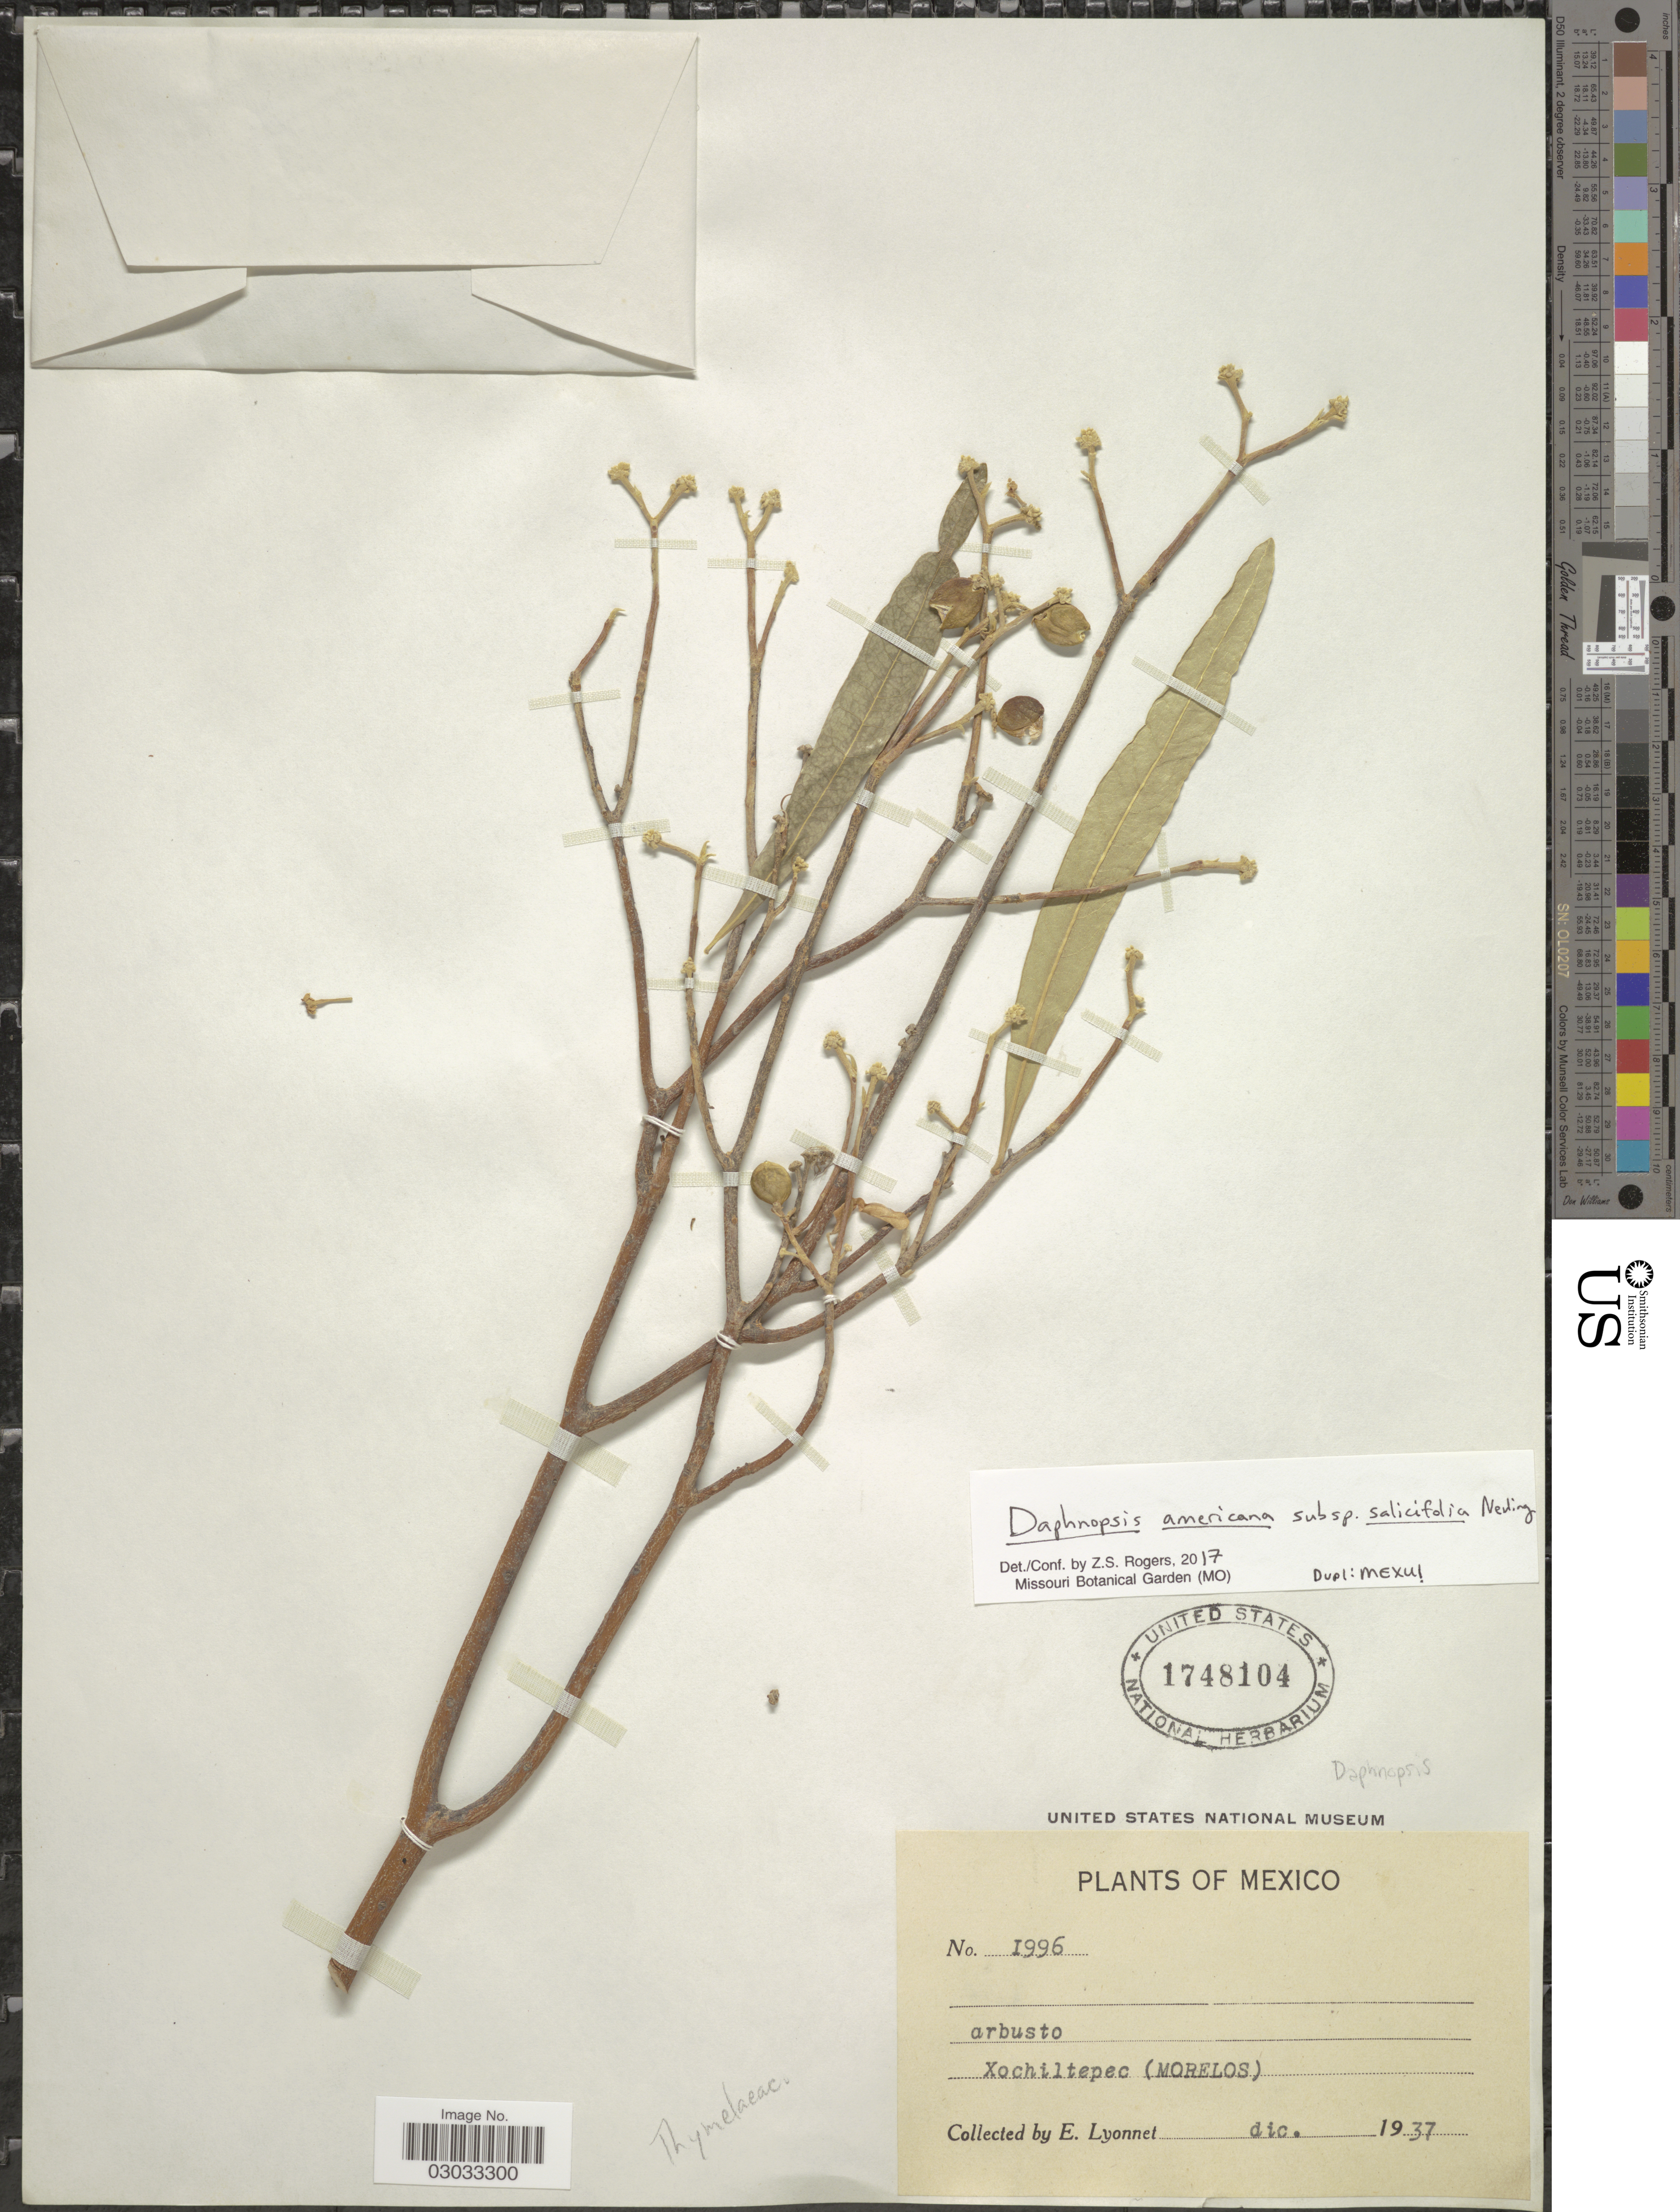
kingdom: Plantae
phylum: Tracheophyta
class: Magnoliopsida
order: Malvales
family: Thymelaeaceae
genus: Daphnopsis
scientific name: Daphnopsis americana subsp. salicifolia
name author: Nevling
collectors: E. Lyonnet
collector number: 1996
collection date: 1937-12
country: Mexico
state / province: Morelos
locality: Xochiltepec.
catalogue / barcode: US 1748104